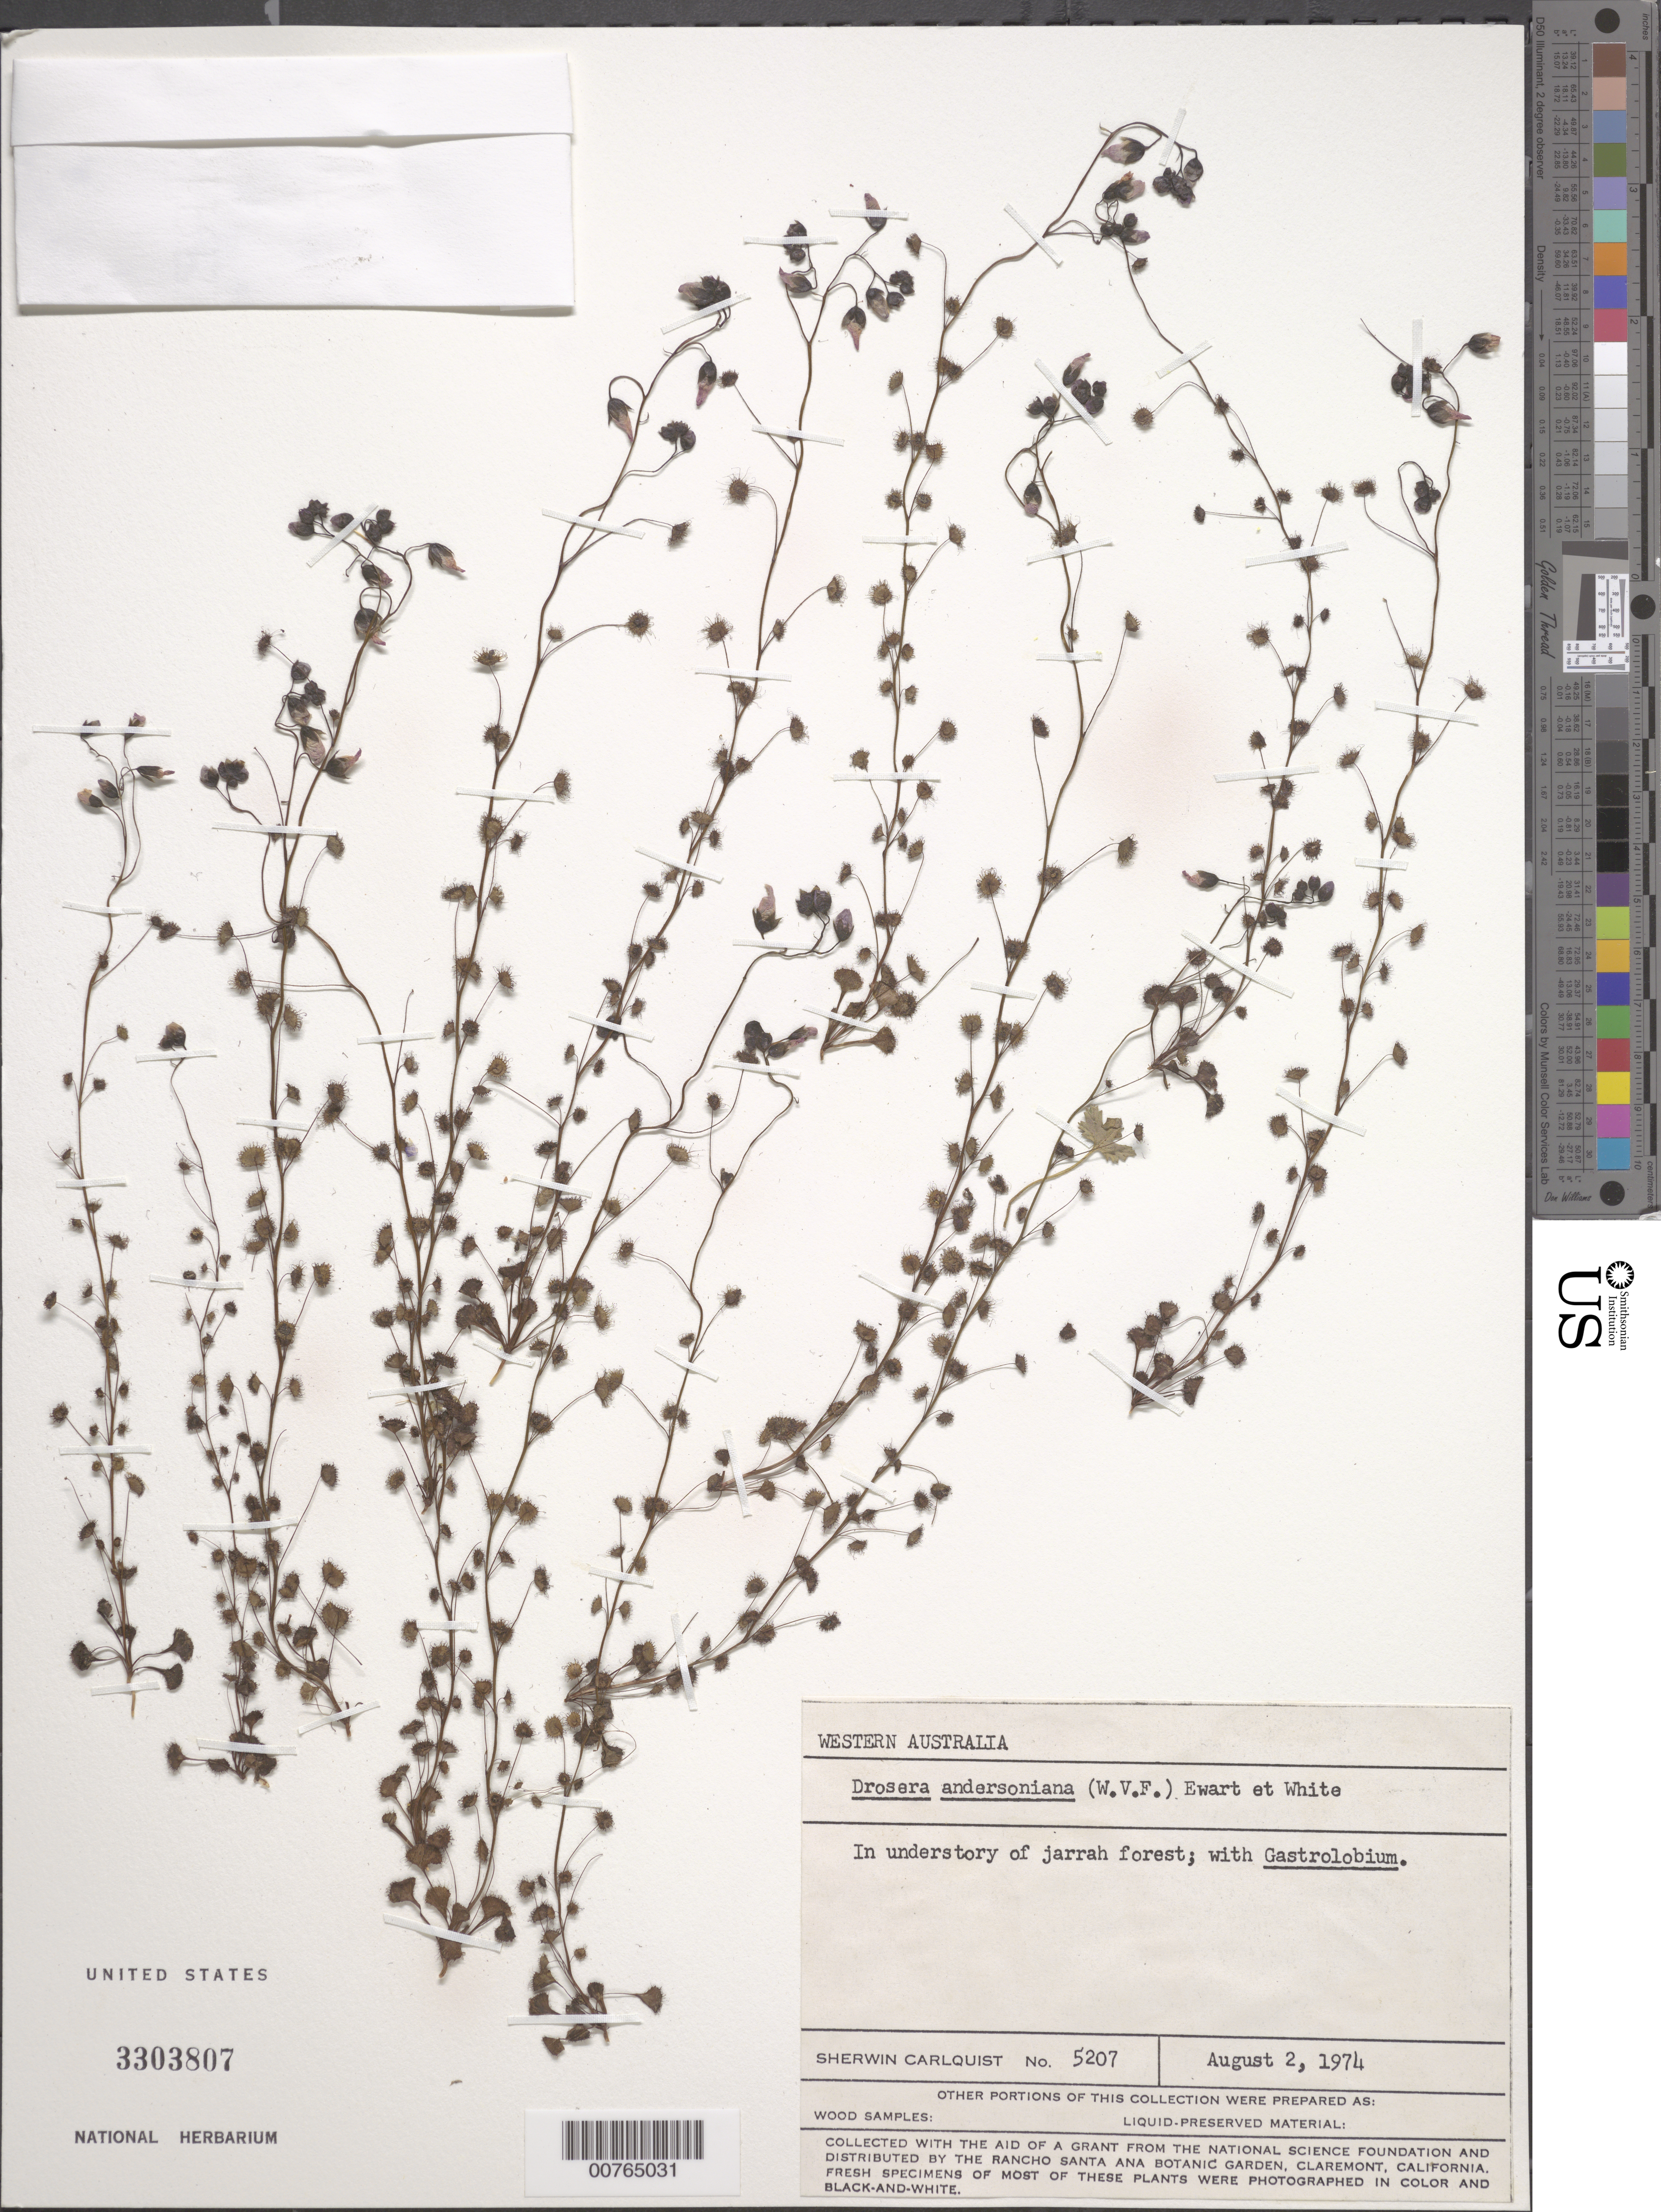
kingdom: Plantae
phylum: Tracheophyta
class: Magnoliopsida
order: Caryophyllales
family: Droseraceae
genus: Drosera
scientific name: Drosera andersoniana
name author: W. Fitzg. ex Ewart & Jean White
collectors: S. Carlquist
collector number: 5207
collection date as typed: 02 Aug 1974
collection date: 1974-08-02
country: Australia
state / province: Western Australia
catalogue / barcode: US 3303807